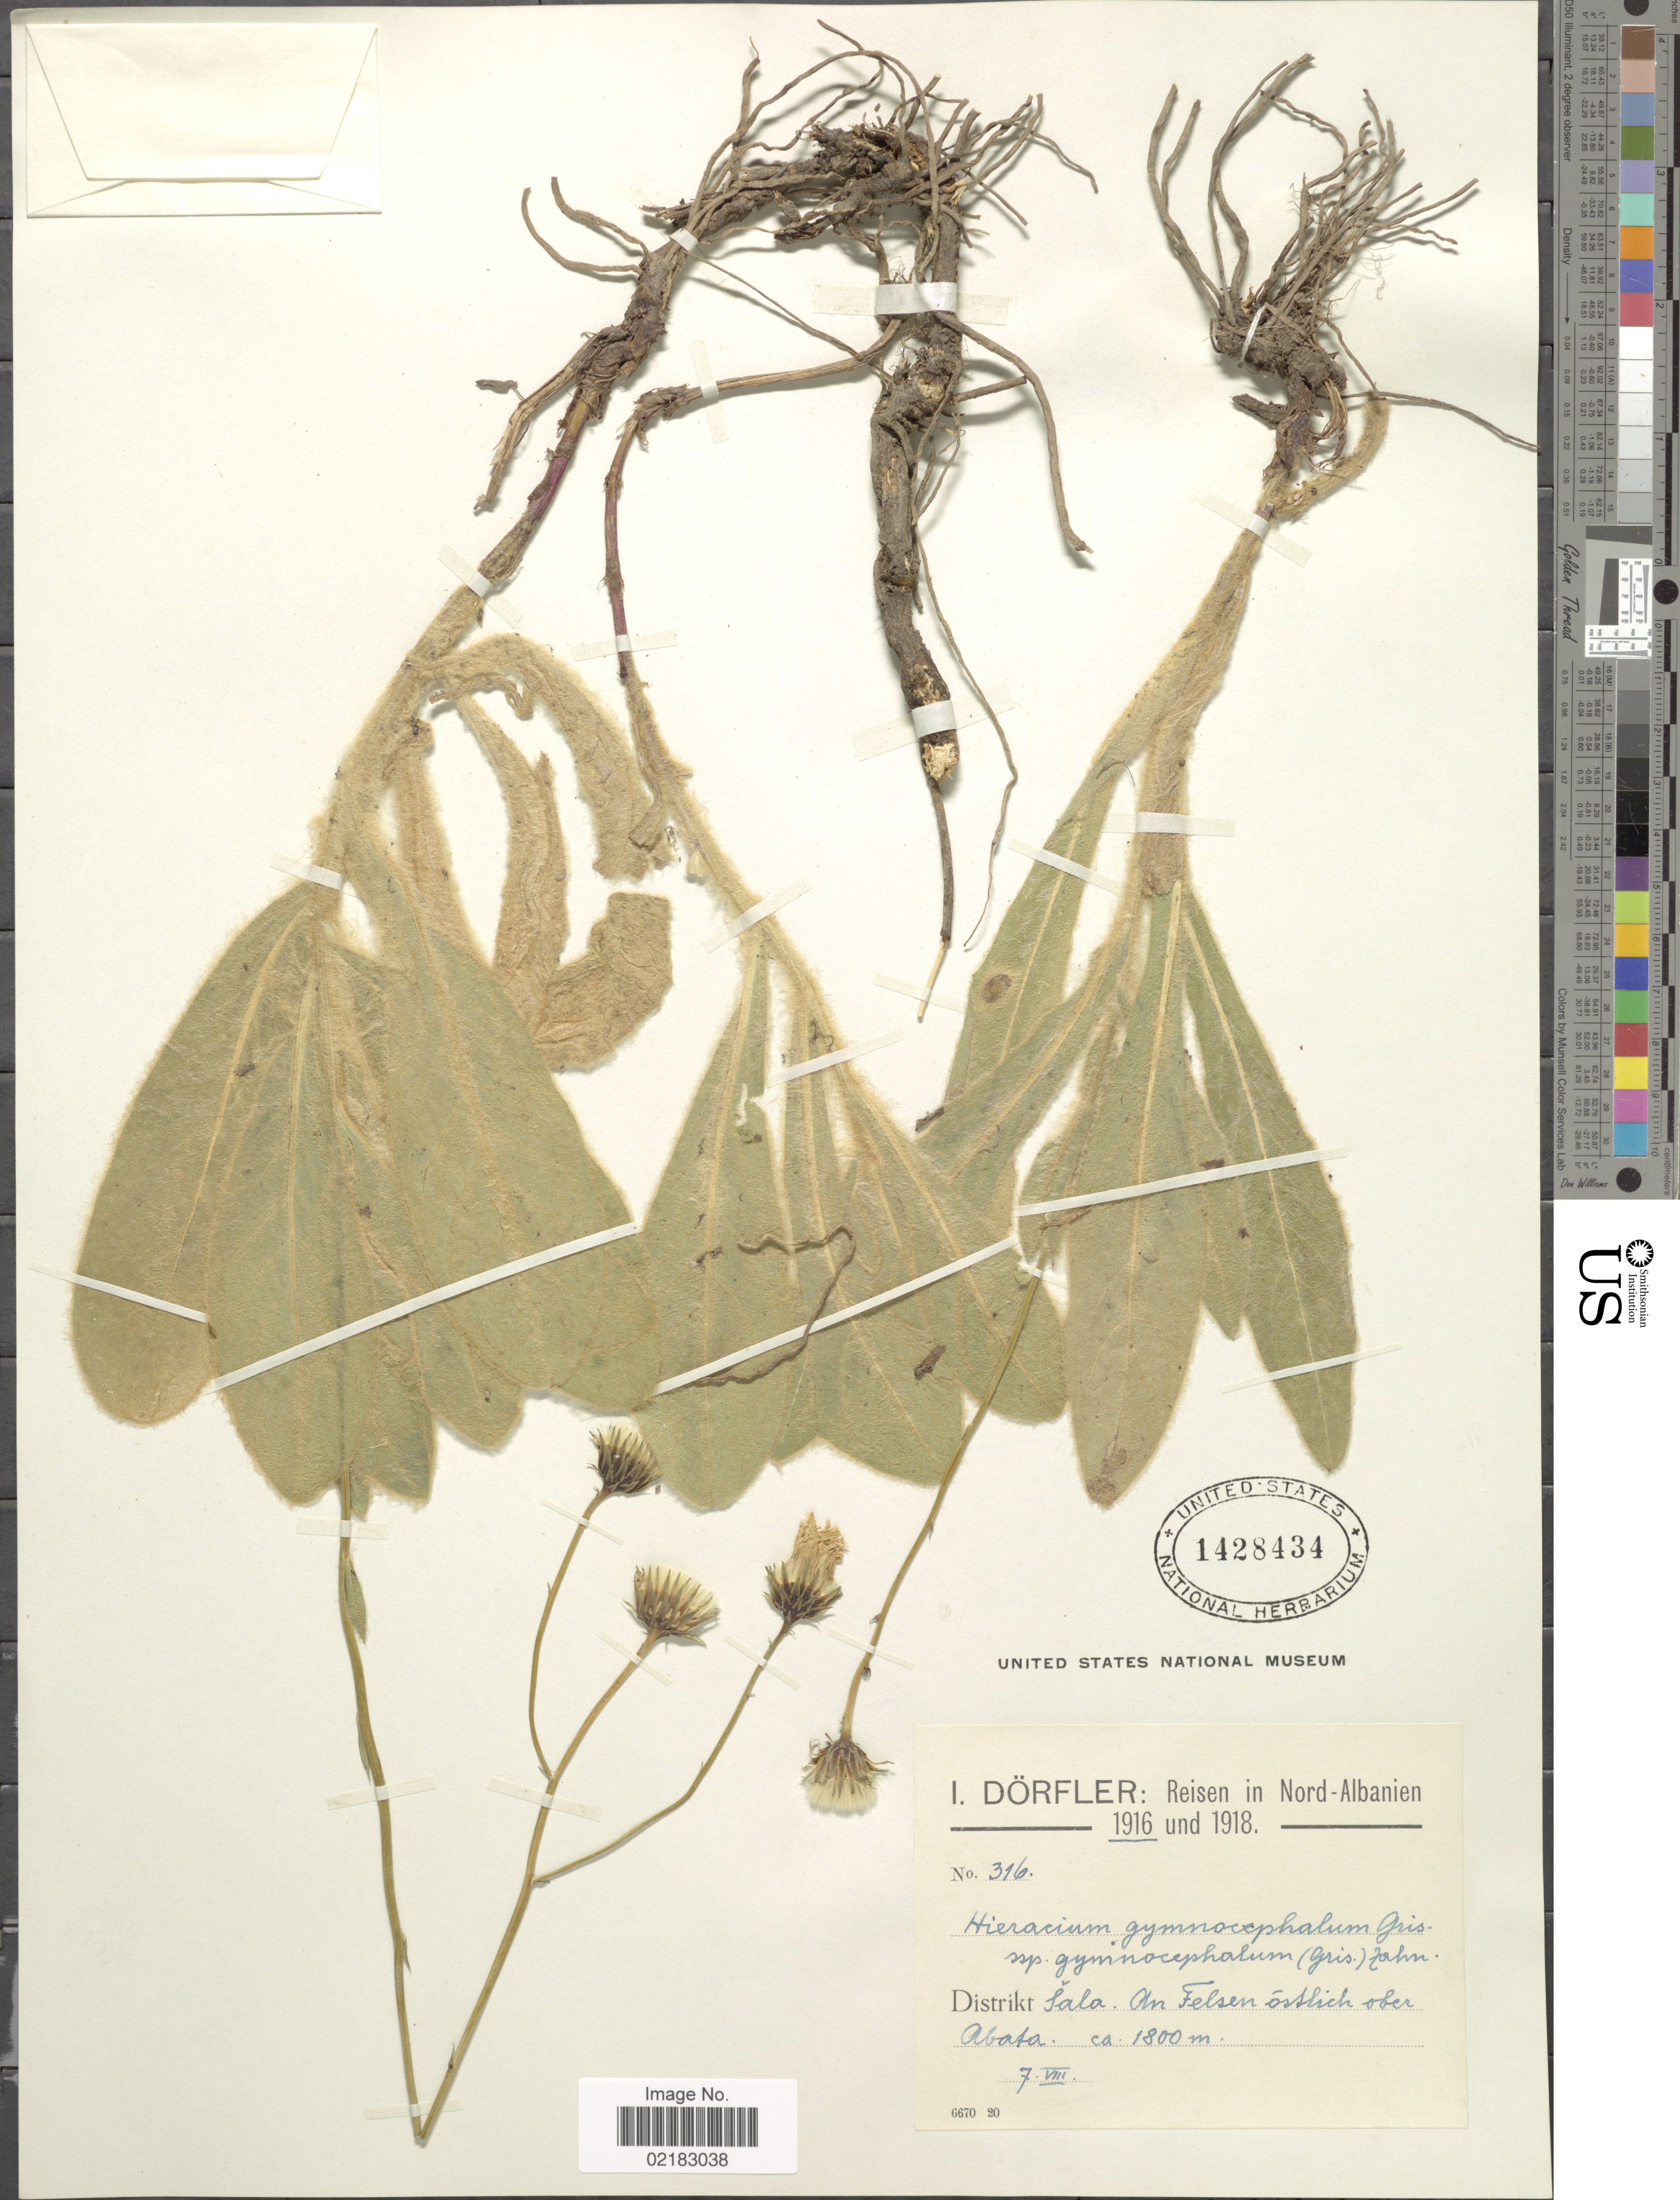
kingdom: Plantae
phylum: Tracheophyta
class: Magnoliopsida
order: Asterales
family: Asteraceae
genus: Hieracium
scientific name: Hieracium gymnocephalum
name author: Pant.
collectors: I. Dörfler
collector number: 316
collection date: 1916-08-07/1918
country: Albania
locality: Noord-Albanien, Distrikt Sala an Felsen ostlich ober Abata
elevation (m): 1800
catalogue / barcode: US 1428434